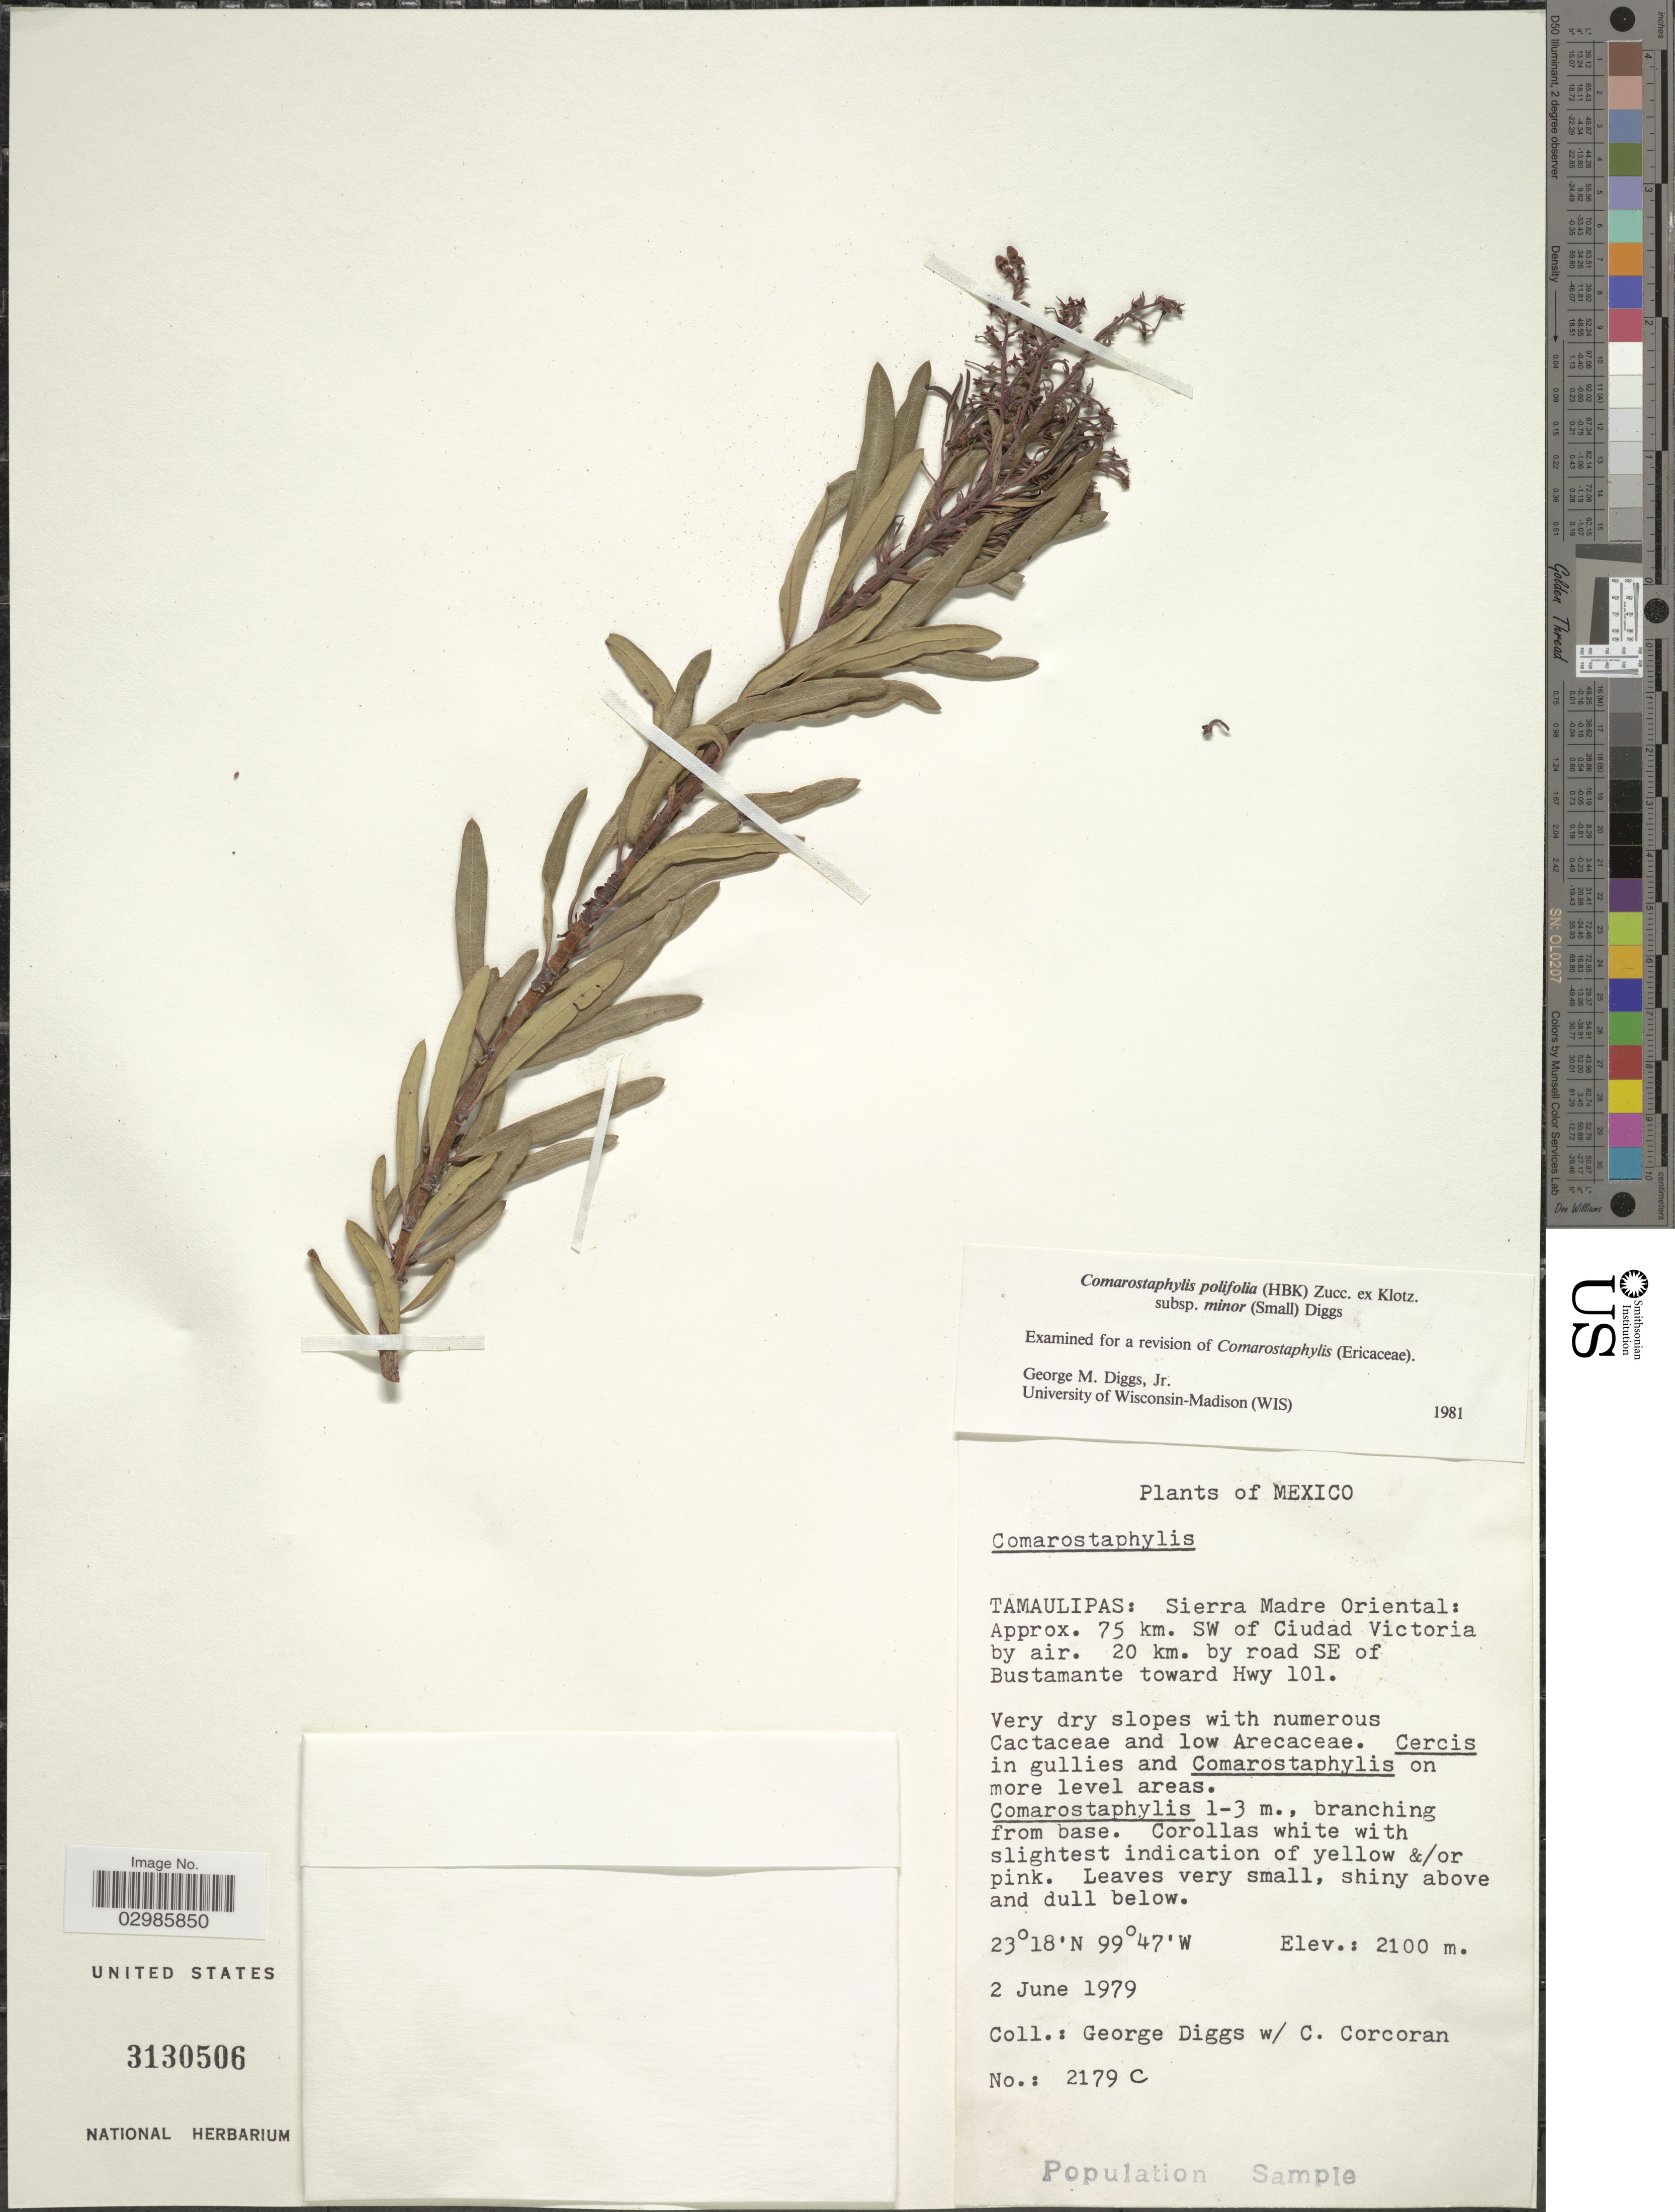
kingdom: Plantae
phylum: Tracheophyta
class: Magnoliopsida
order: Ericales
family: Ericaceae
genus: Comarostaphylis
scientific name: Comarostaphylis polifolia subsp. minor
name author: (Small) Diggs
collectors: G. Diggs & C. Corcoran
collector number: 2179c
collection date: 1979-06-02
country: Mexico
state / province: Tamaulipas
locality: Sierra Madre Oriental: Approx. 75 km. SW of Cuidad Victoria by air. 20 km. by road SE of Bustamante toward Hwy 101.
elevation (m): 2100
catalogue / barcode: US 3130506